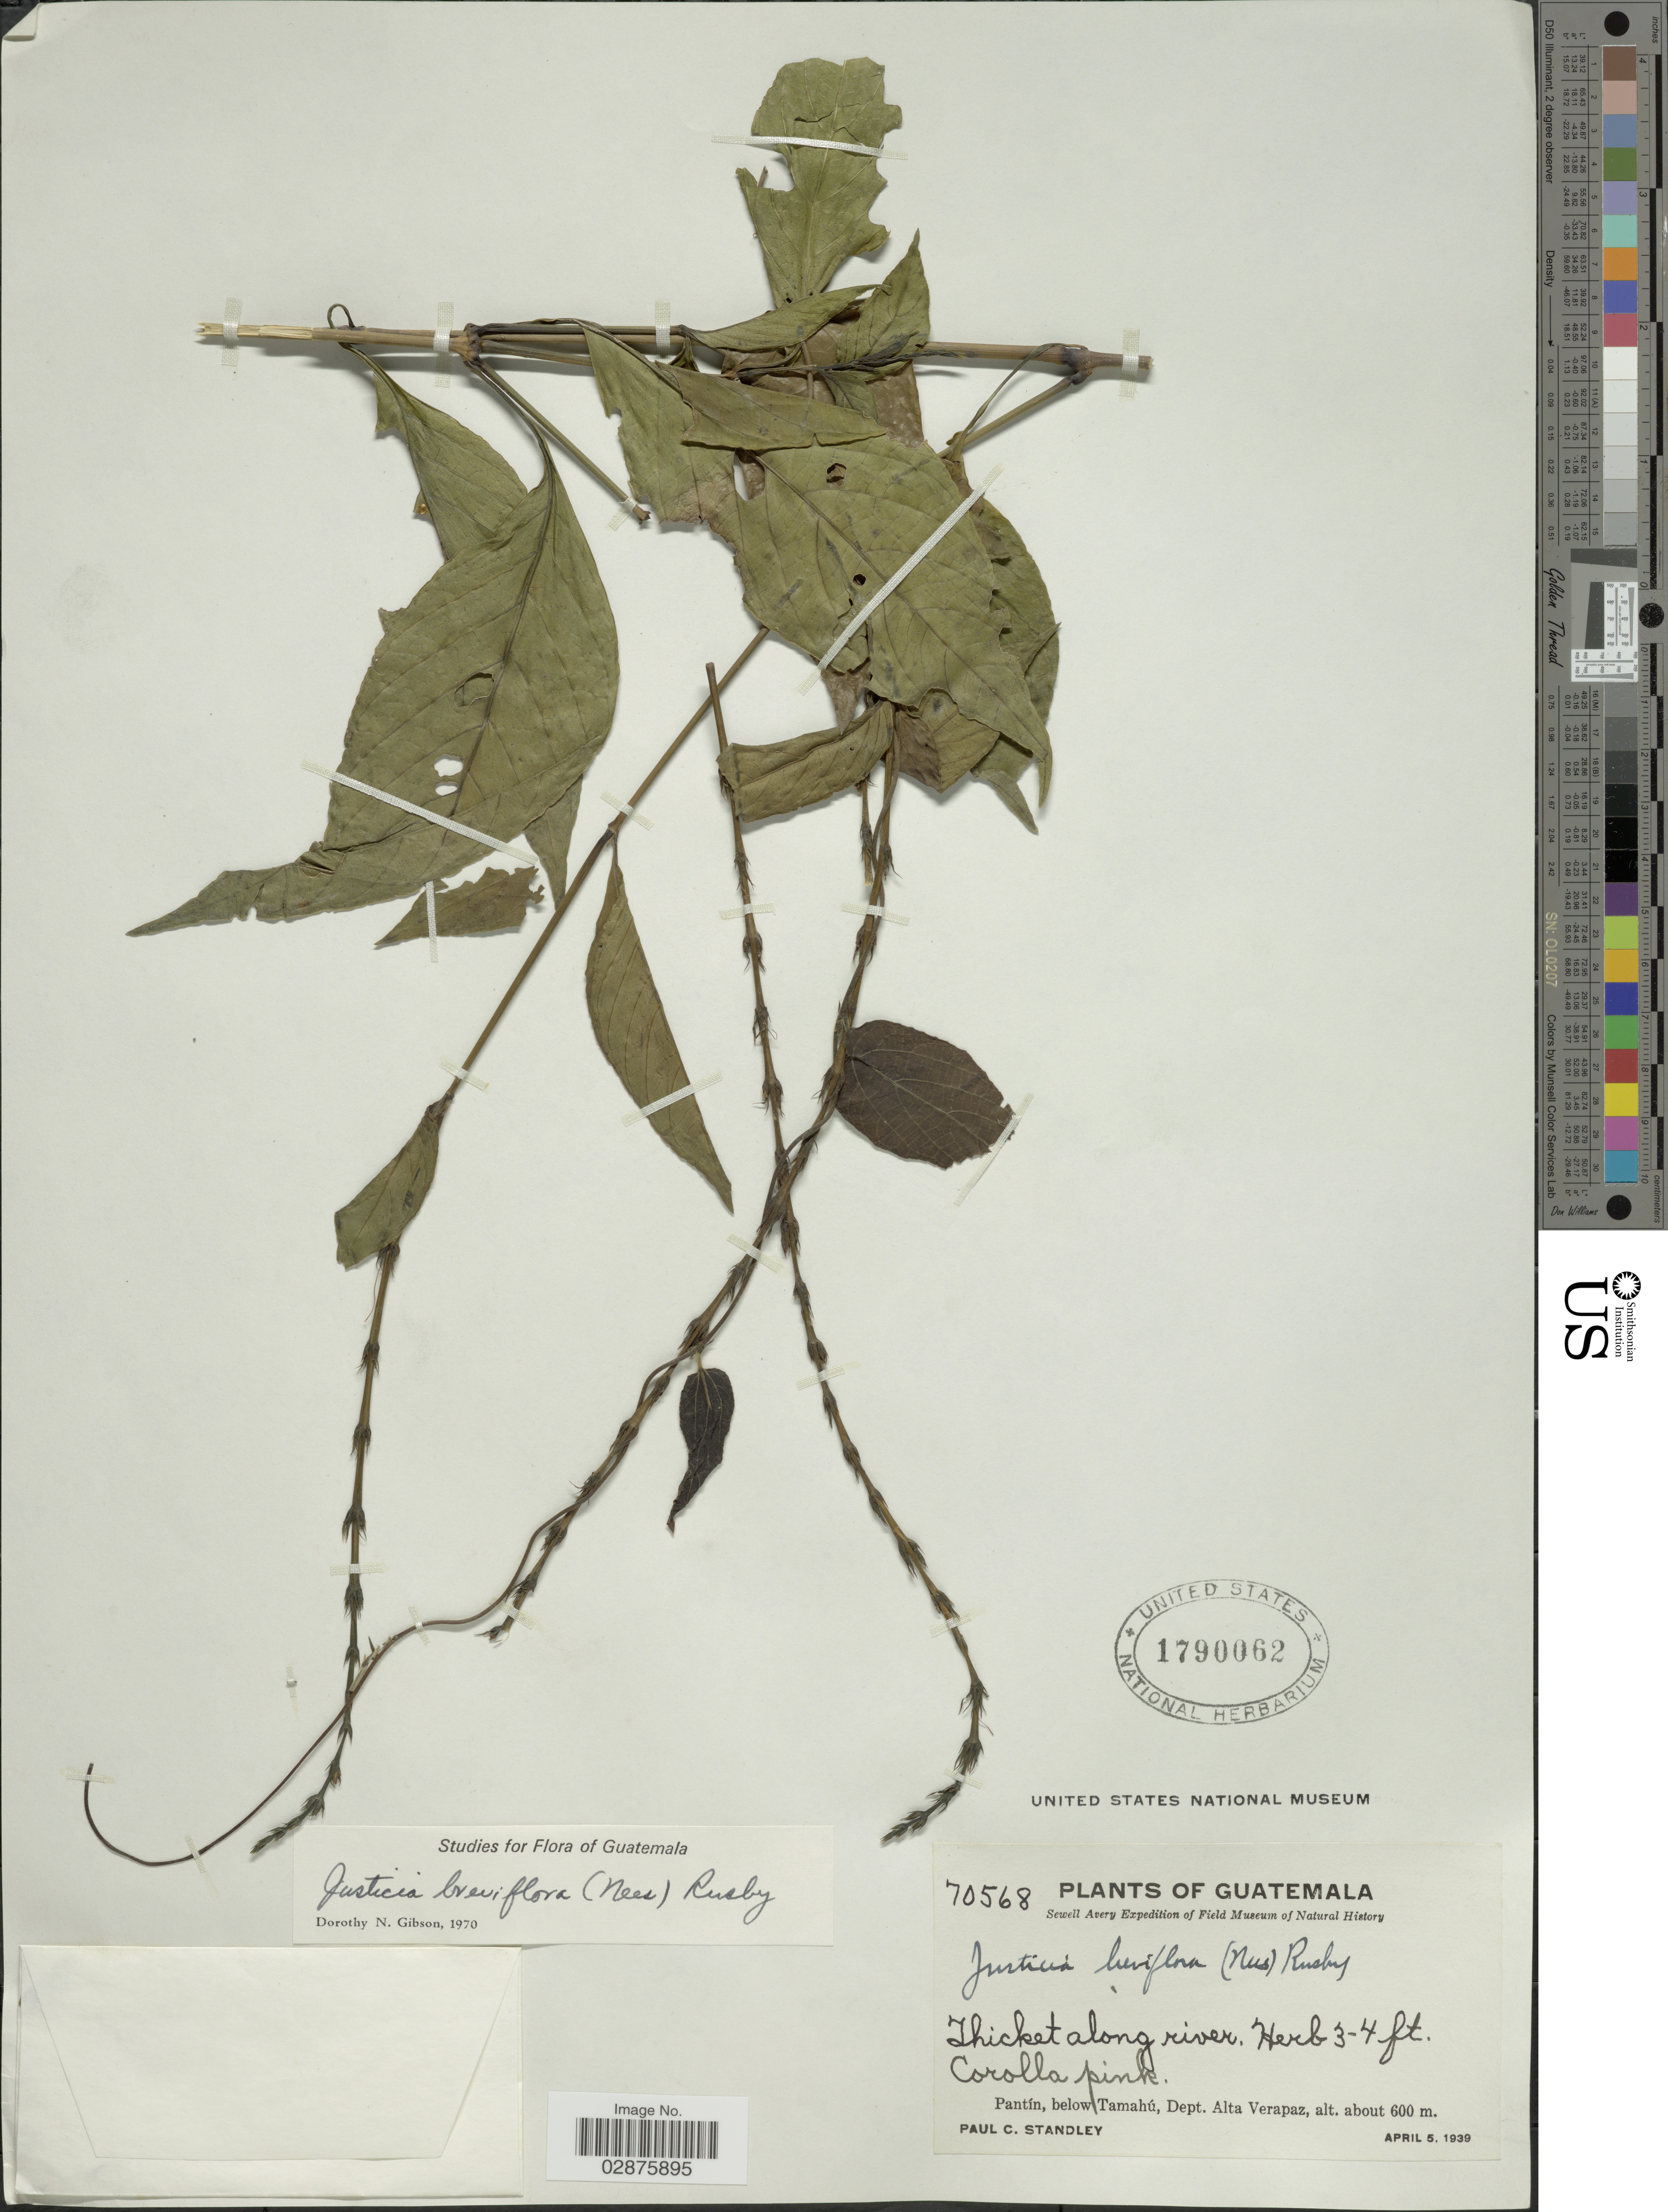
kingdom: Plantae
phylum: Tracheophyta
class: Magnoliopsida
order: Lamiales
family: Acanthaceae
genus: Justicia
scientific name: Justicia breviflora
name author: (Nees) Rusby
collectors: P. C. Standley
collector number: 70568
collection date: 1939-04-05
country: Guatemala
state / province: Alta Verapaz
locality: Pantín, below Tamahú, Dept. Alta Verapaz.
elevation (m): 600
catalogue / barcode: US 1790062